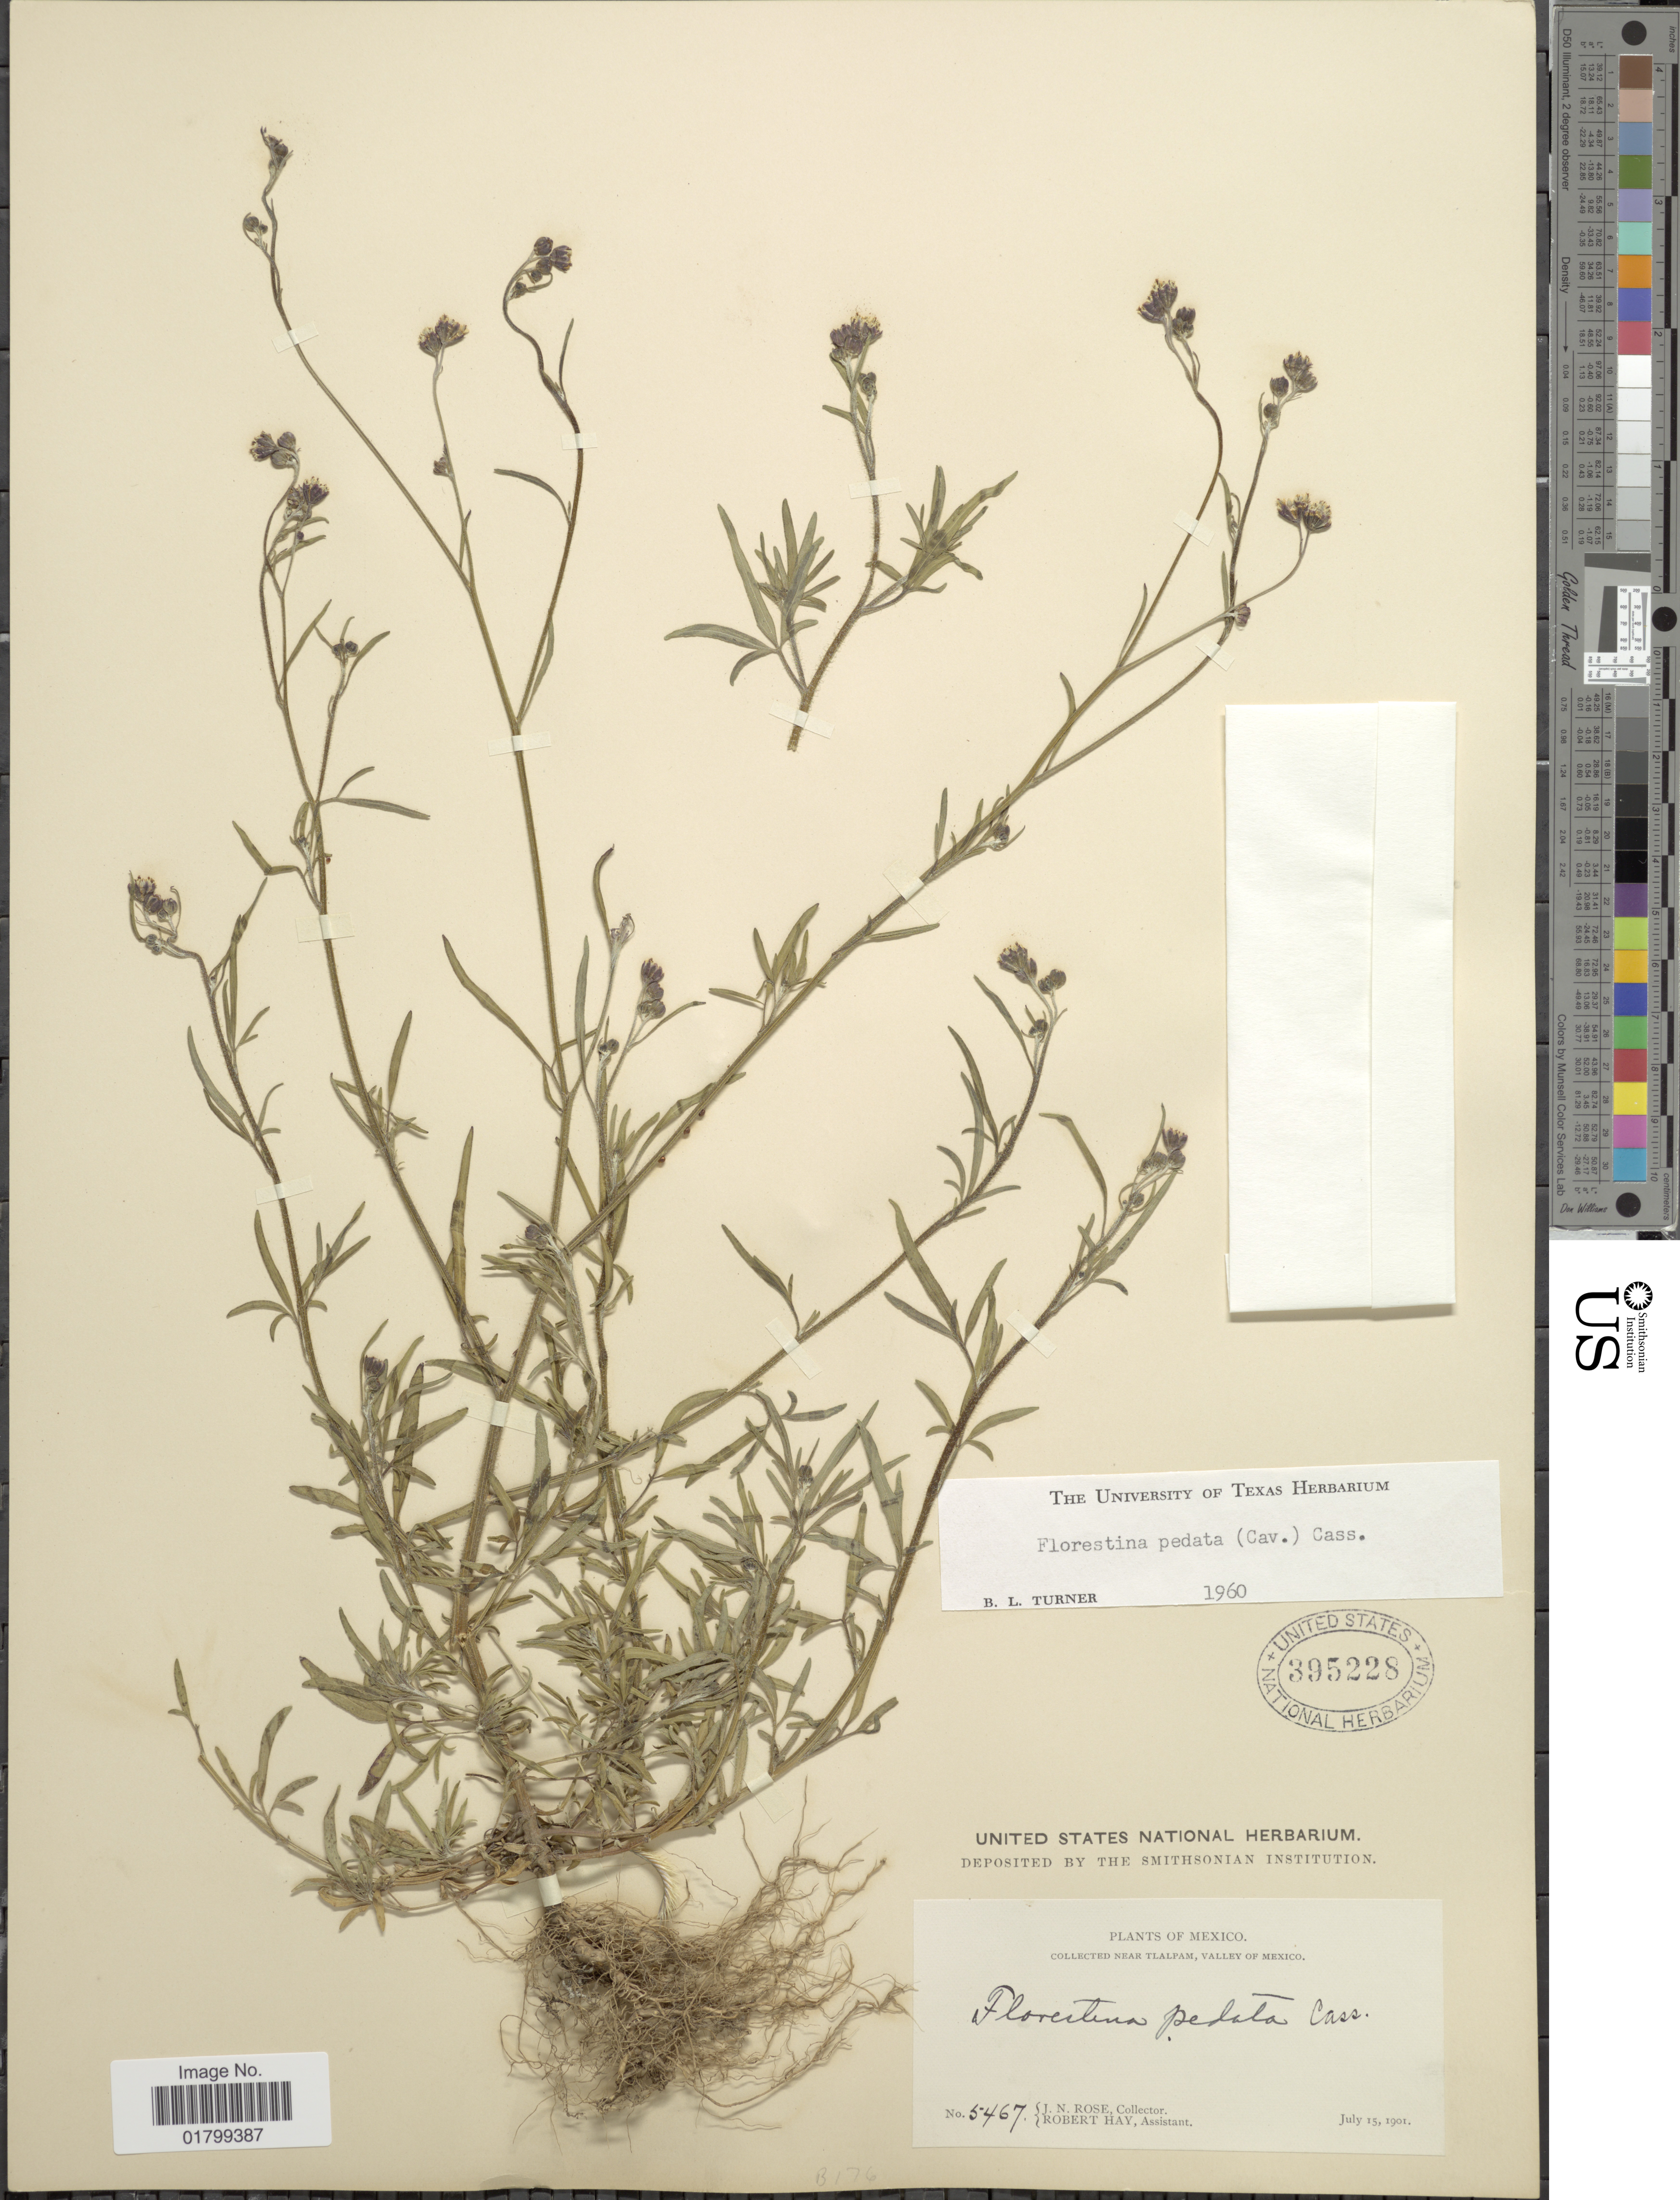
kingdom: Plantae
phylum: Tracheophyta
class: Magnoliopsida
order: Asterales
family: Asteraceae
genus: Florestina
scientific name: Florestina pedata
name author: (Cav.) Cass.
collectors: J. N. Rose & R. Hay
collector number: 5467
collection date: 1901-07-15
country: Mexico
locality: Near Tlalpam, Valley of Mexico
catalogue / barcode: US 395228